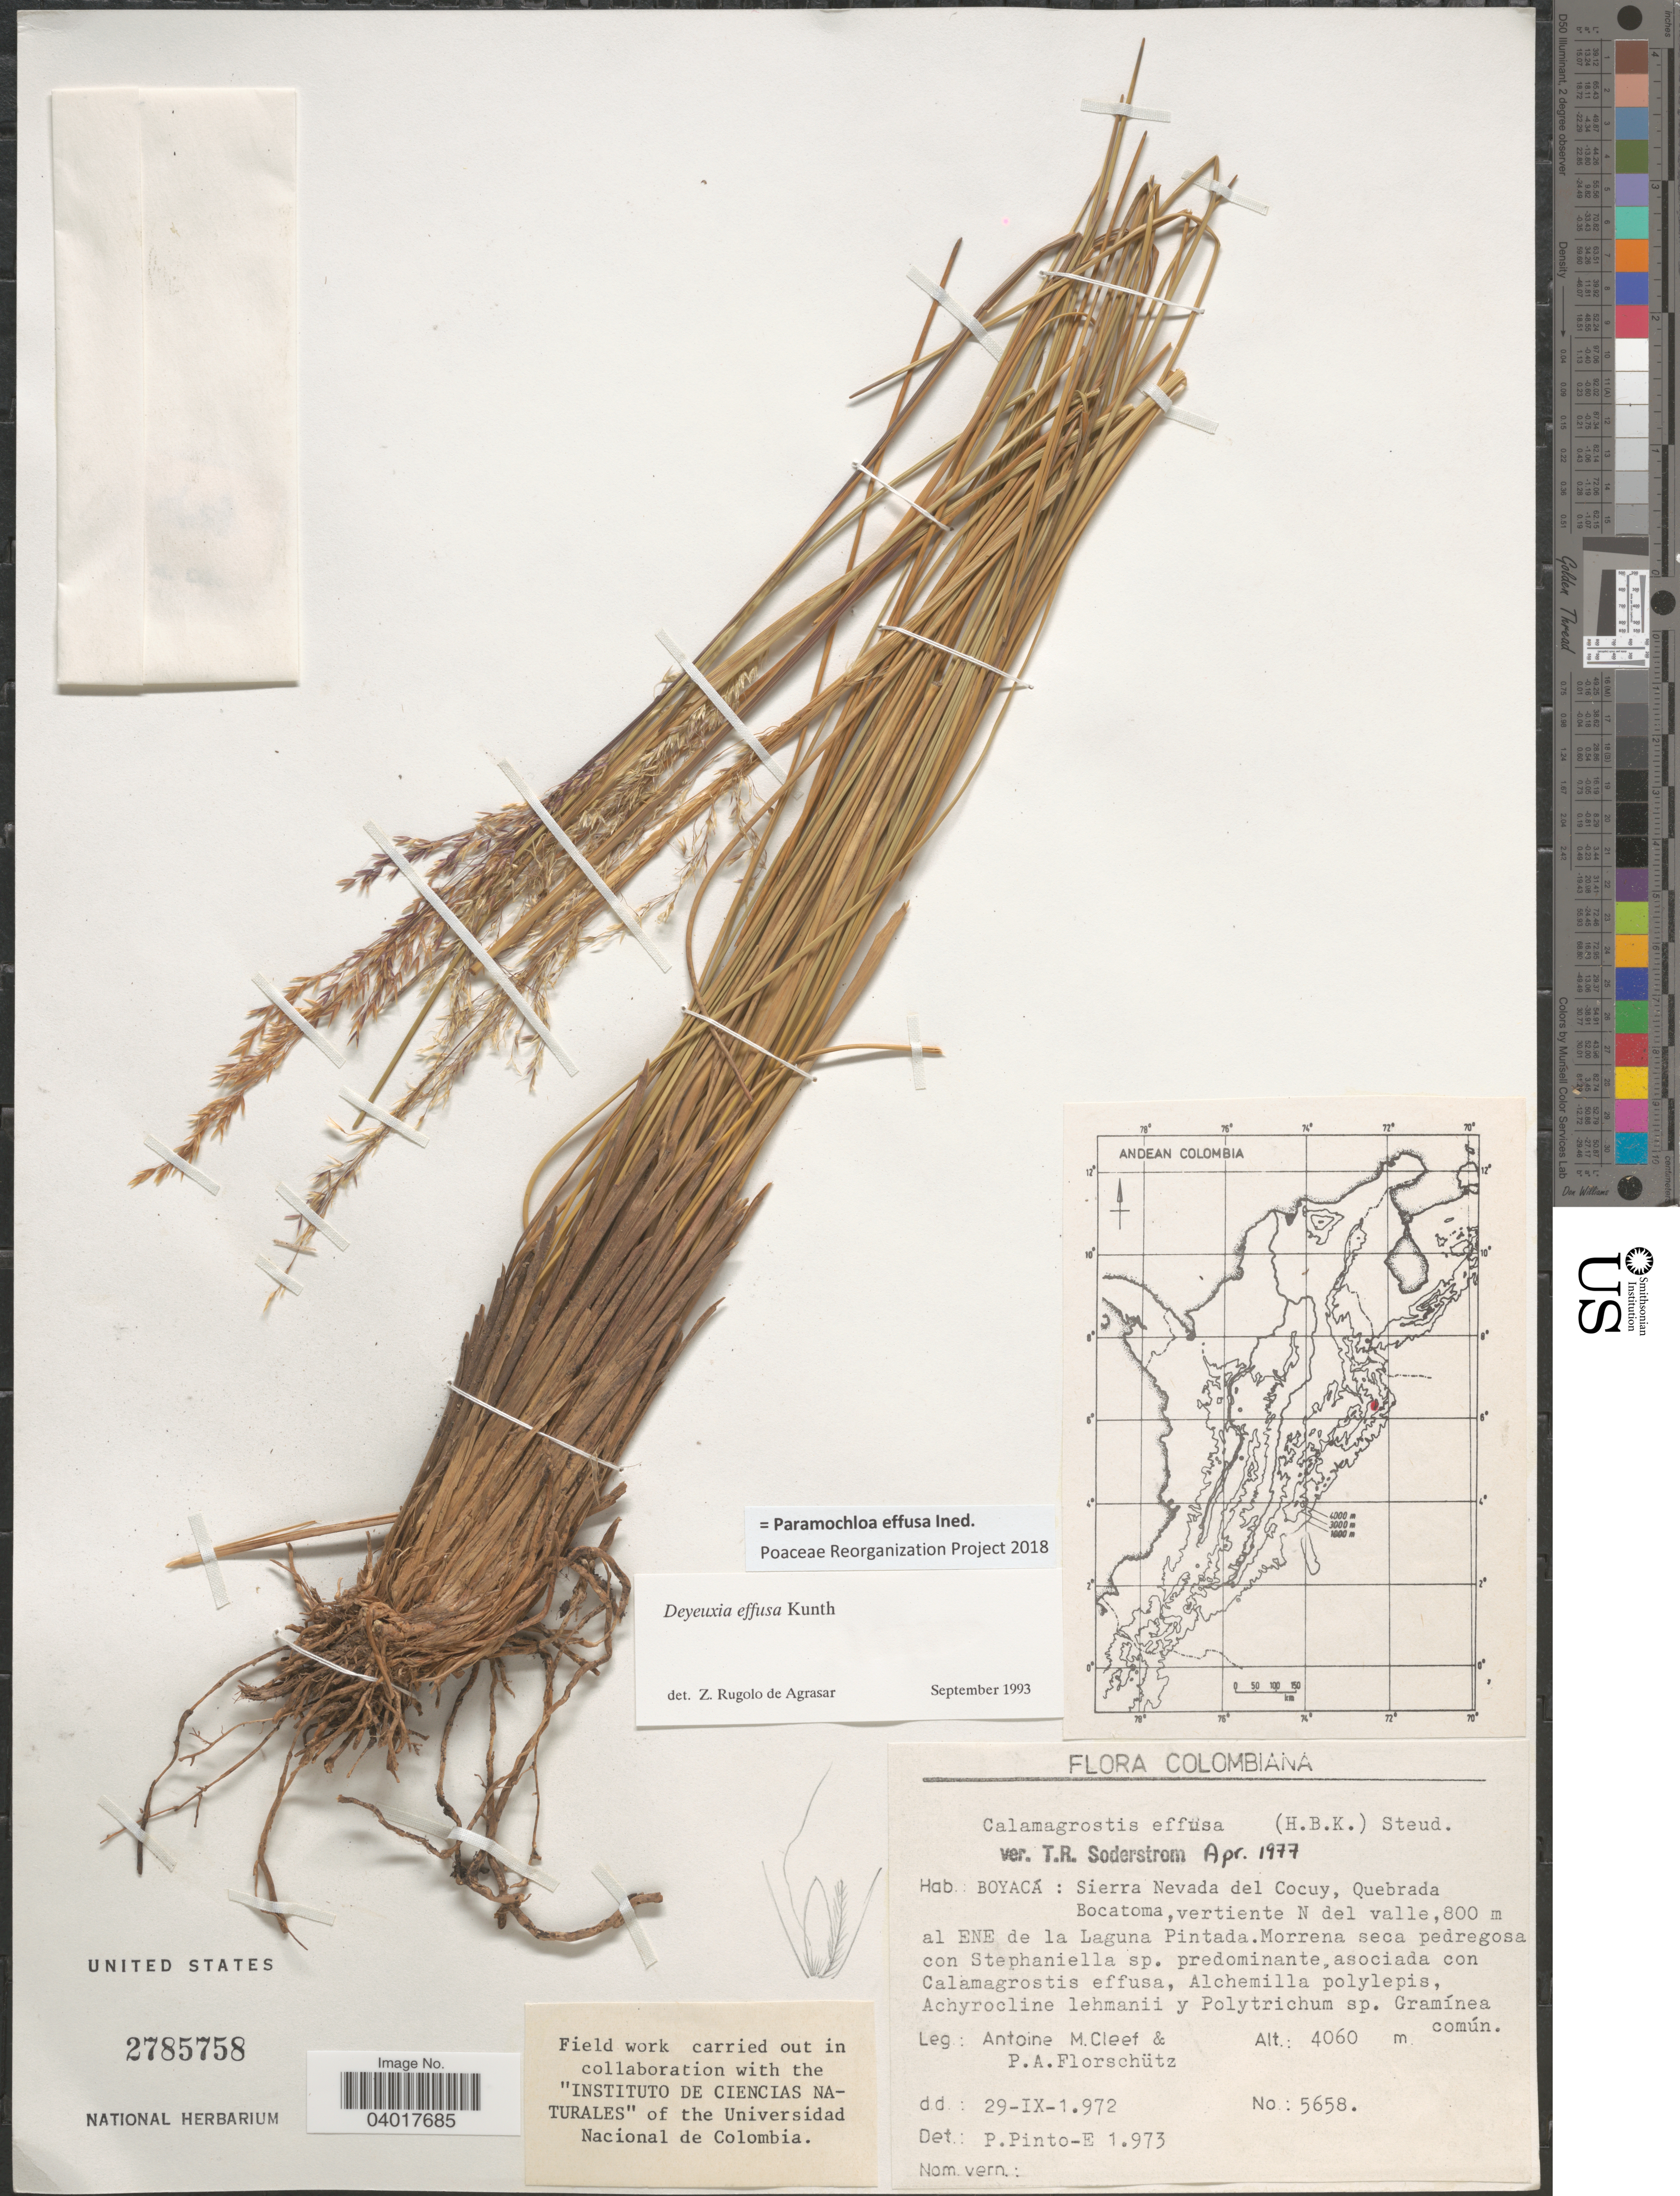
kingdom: Plantae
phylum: Tracheophyta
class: Liliopsida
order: Poales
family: Poaceae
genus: Paramochloa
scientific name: Paramochloa effusa ined.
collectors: A. M. Cleef & P. Florschütz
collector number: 5658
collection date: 1972-09-29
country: Colombia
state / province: Boyacá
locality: Sierra Nevada del Cocuy, Quebrada Bocatoma, vertiente N del valle, 800 m al ENE de la Laguna Pintada.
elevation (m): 4060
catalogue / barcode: US 2785758